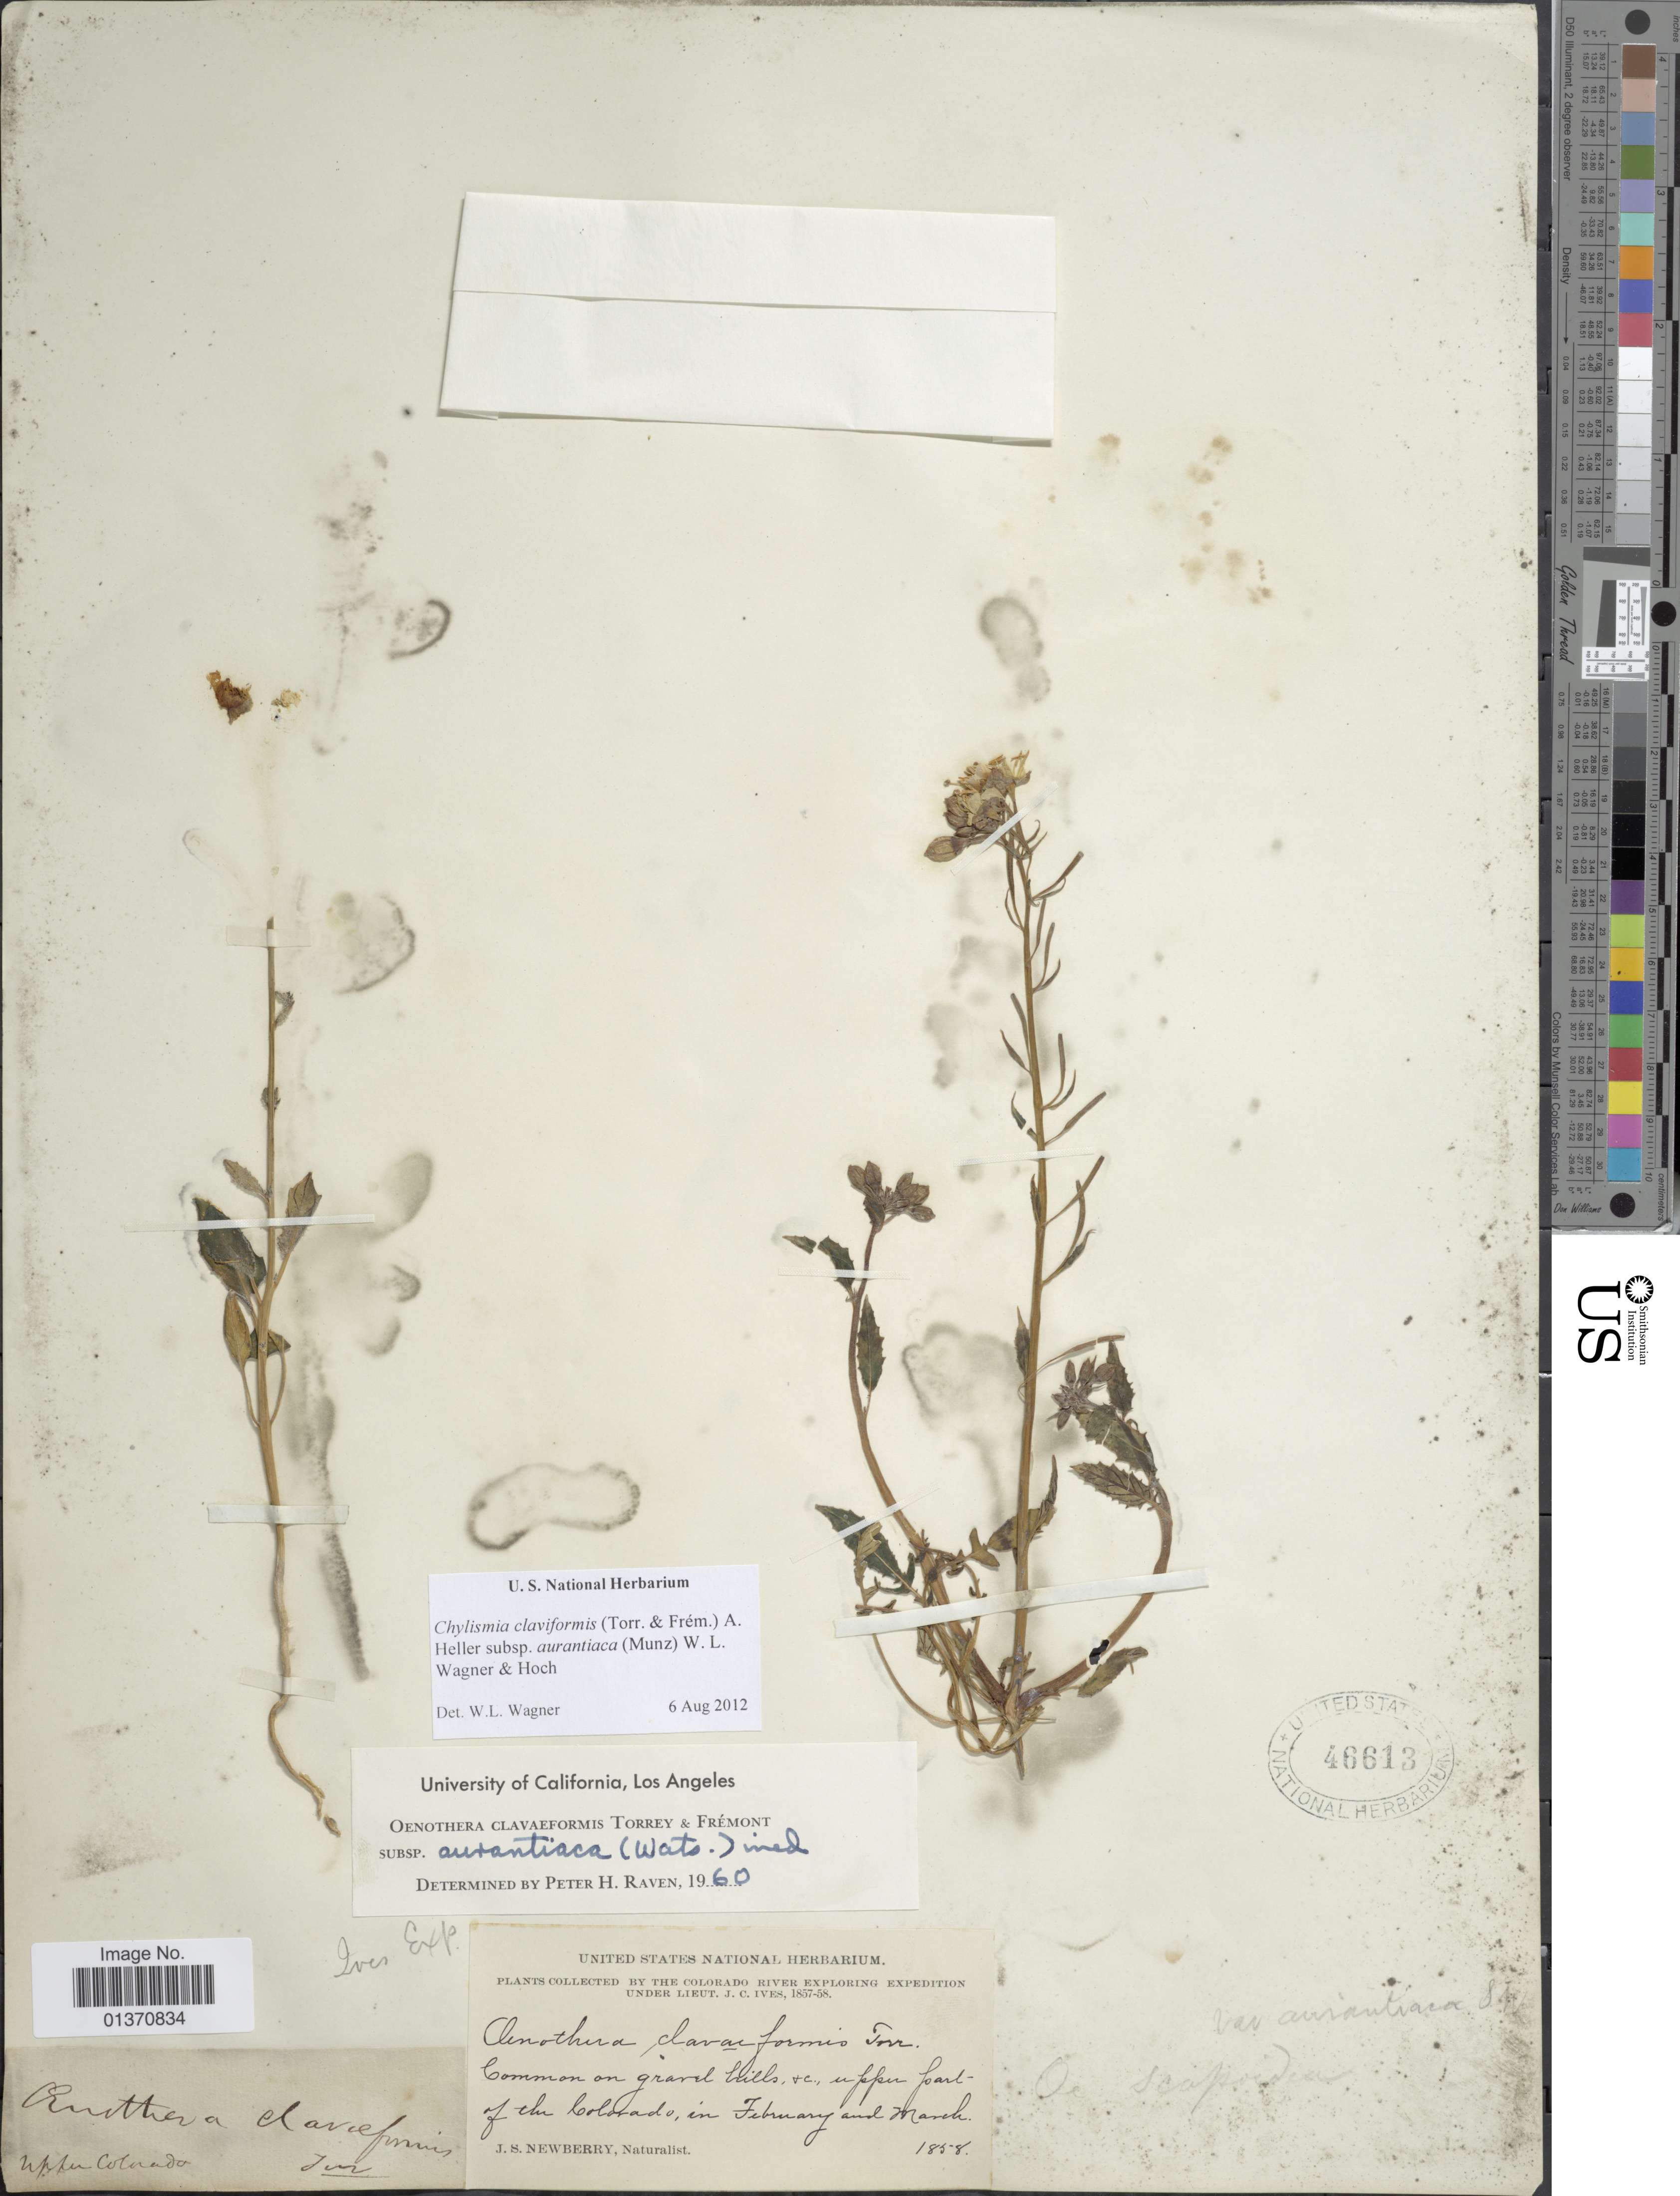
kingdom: Plantae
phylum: Tracheophyta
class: Magnoliopsida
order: Myrtales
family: Onagraceae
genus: Chylismia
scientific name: Chylismia claviformis subsp. aurantiaca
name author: (Munz) W.L. Wagner & Hoch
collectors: J. S. Newberry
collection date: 1858-02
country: United States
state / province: Colorado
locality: Colorado River, upper part of the Colorado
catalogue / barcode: US 46613